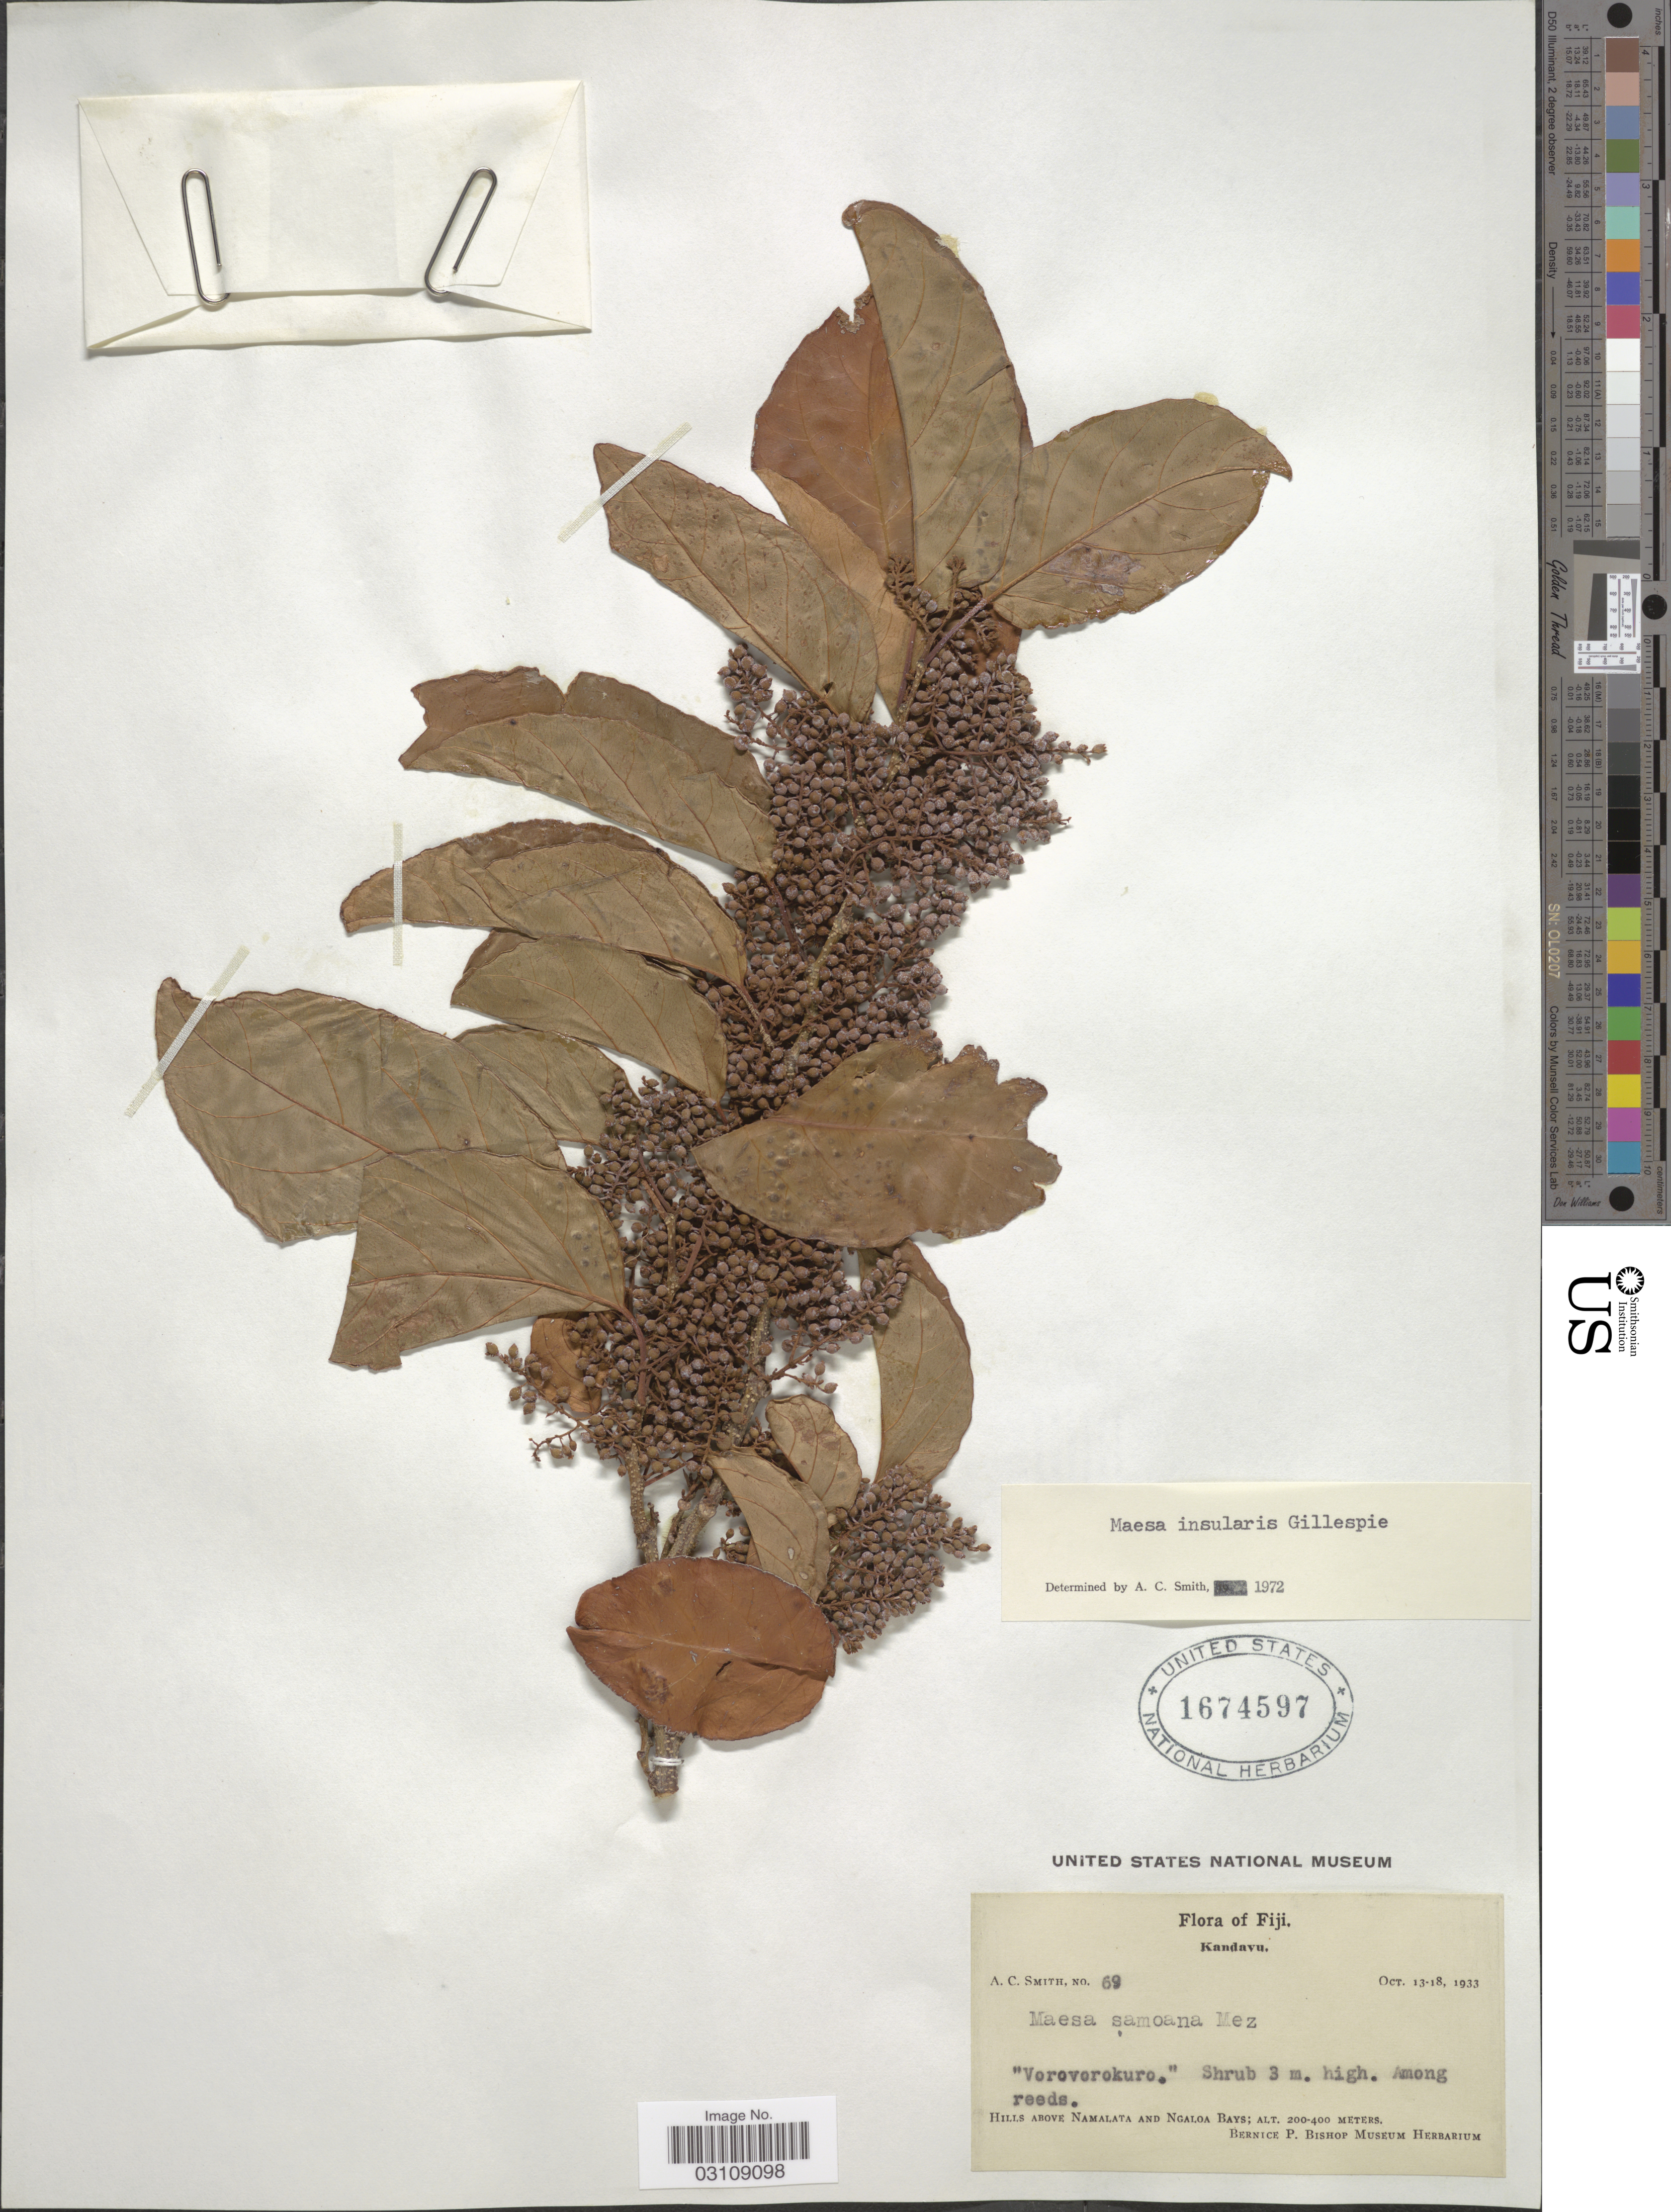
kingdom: Plantae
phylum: Tracheophyta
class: Magnoliopsida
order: Ericales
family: Primulaceae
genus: Maesa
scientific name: Maesa insularis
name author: Gillespie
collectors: A. C. Smith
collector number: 69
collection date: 1933-10-13/1933-10-18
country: Fiji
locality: Kandavu. Hills above Namalata and Ngaloa Bays.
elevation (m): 200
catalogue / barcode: US 1674597